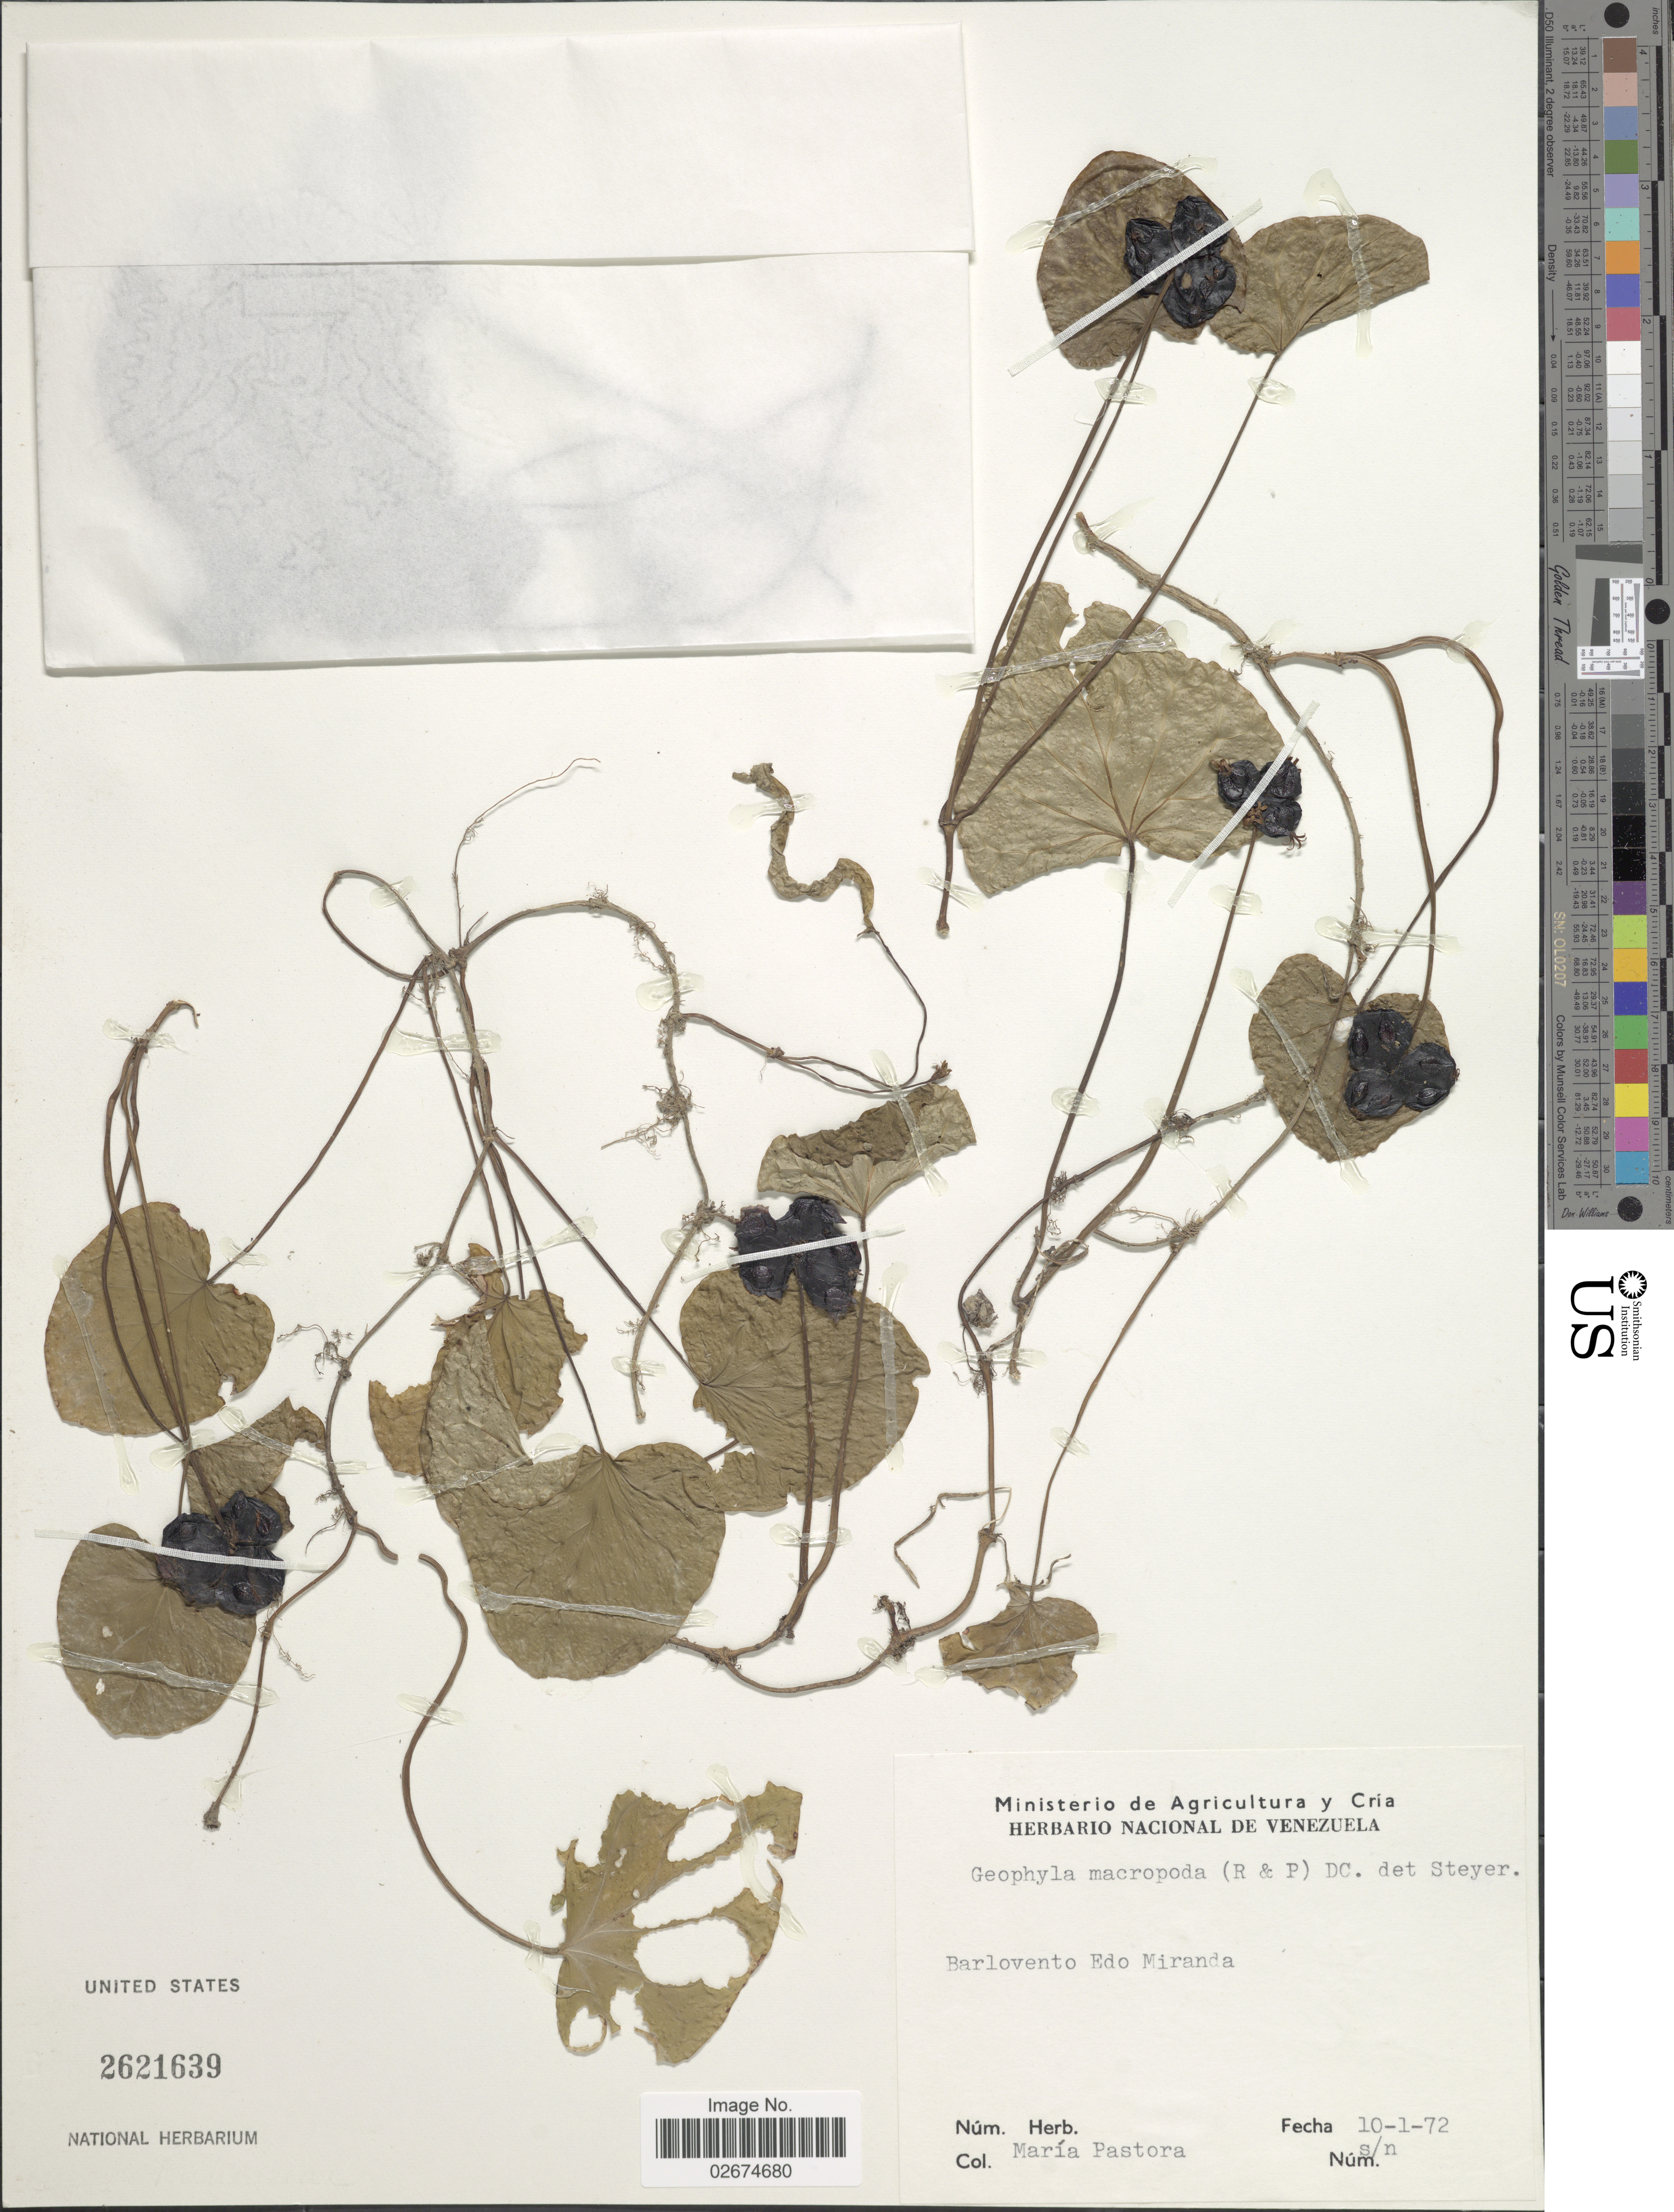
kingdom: Plantae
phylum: Tracheophyta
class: Magnoliopsida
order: Gentianales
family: Rubiaceae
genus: Geophila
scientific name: Geophila macropoda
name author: (Ruiz & Pav.) DC.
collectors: M. Pastora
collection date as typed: Transcribed d/m/y: 10/1/72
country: Venezuela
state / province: Miranda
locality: Barlovento, Edo. Miranda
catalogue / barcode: US 2621639